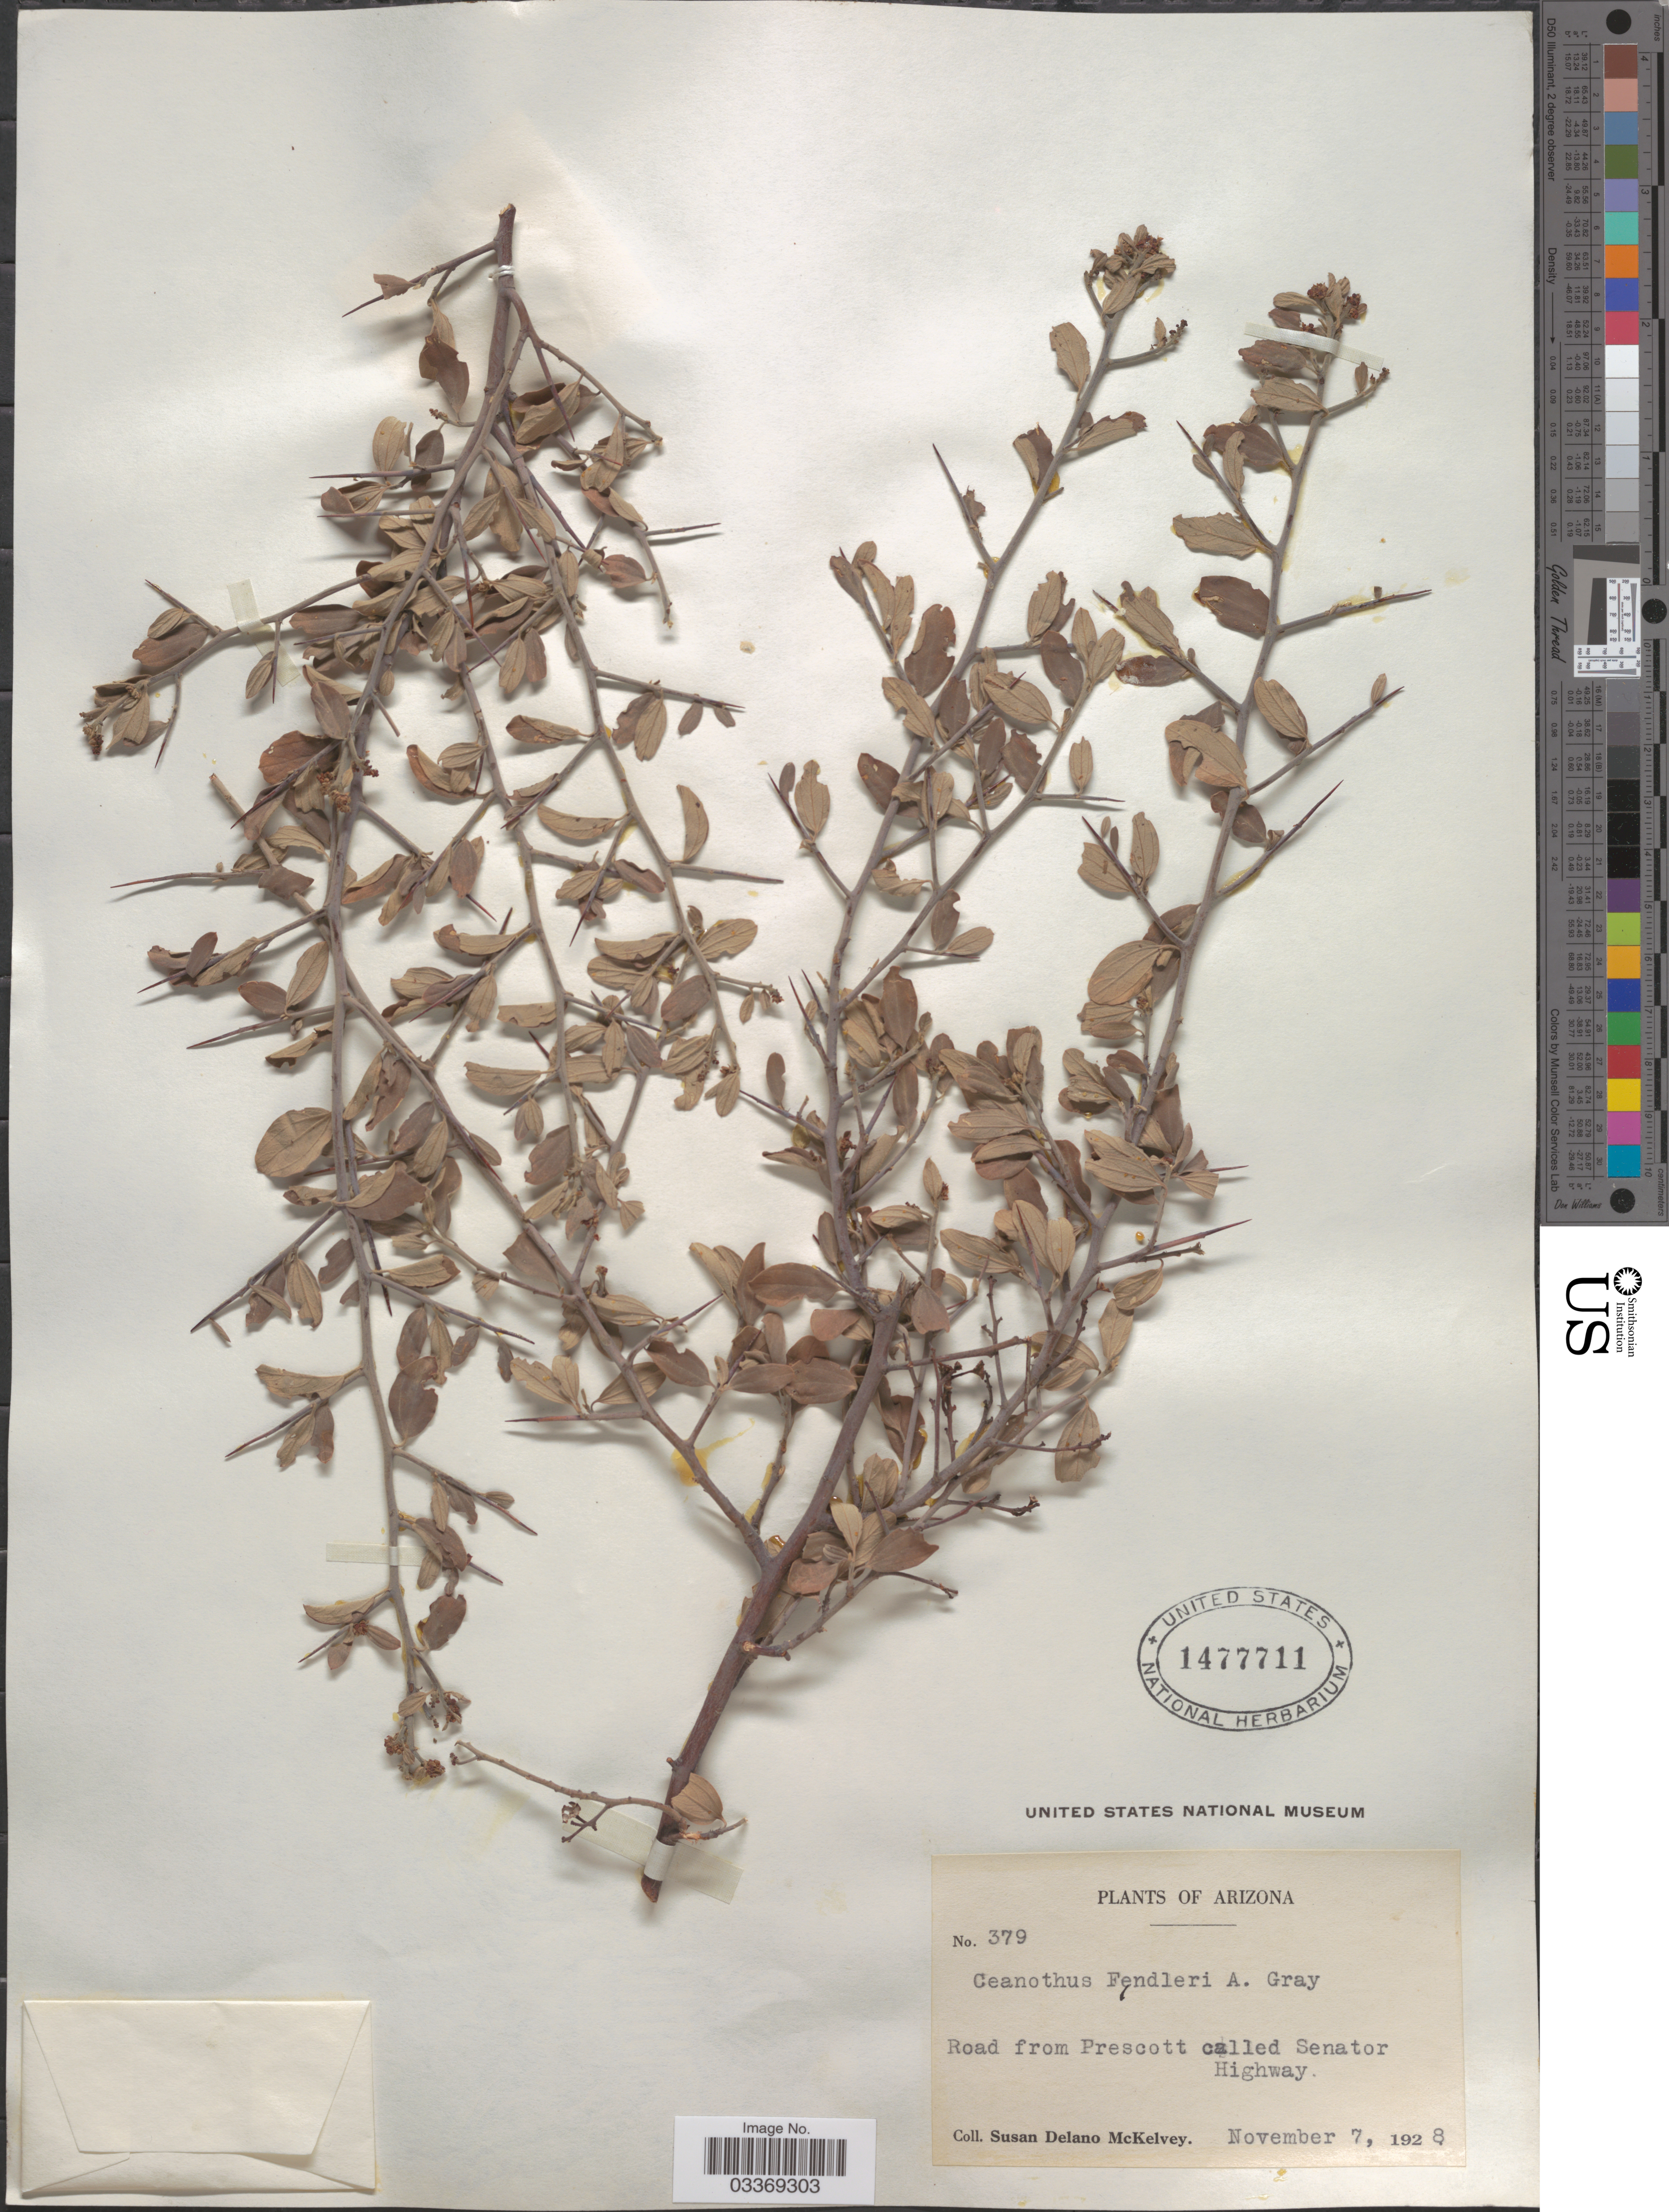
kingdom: Plantae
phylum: Tracheophyta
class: Magnoliopsida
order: Rosales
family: Rhamnaceae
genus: Ceanothus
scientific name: Ceanothus fendleri var. venosus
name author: (A. Gray) Trel.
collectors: S. A. McKelvey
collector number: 379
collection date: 1928-11-07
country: United States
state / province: Arizona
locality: Road from Prescott called Senator Highway.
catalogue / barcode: US 1477711